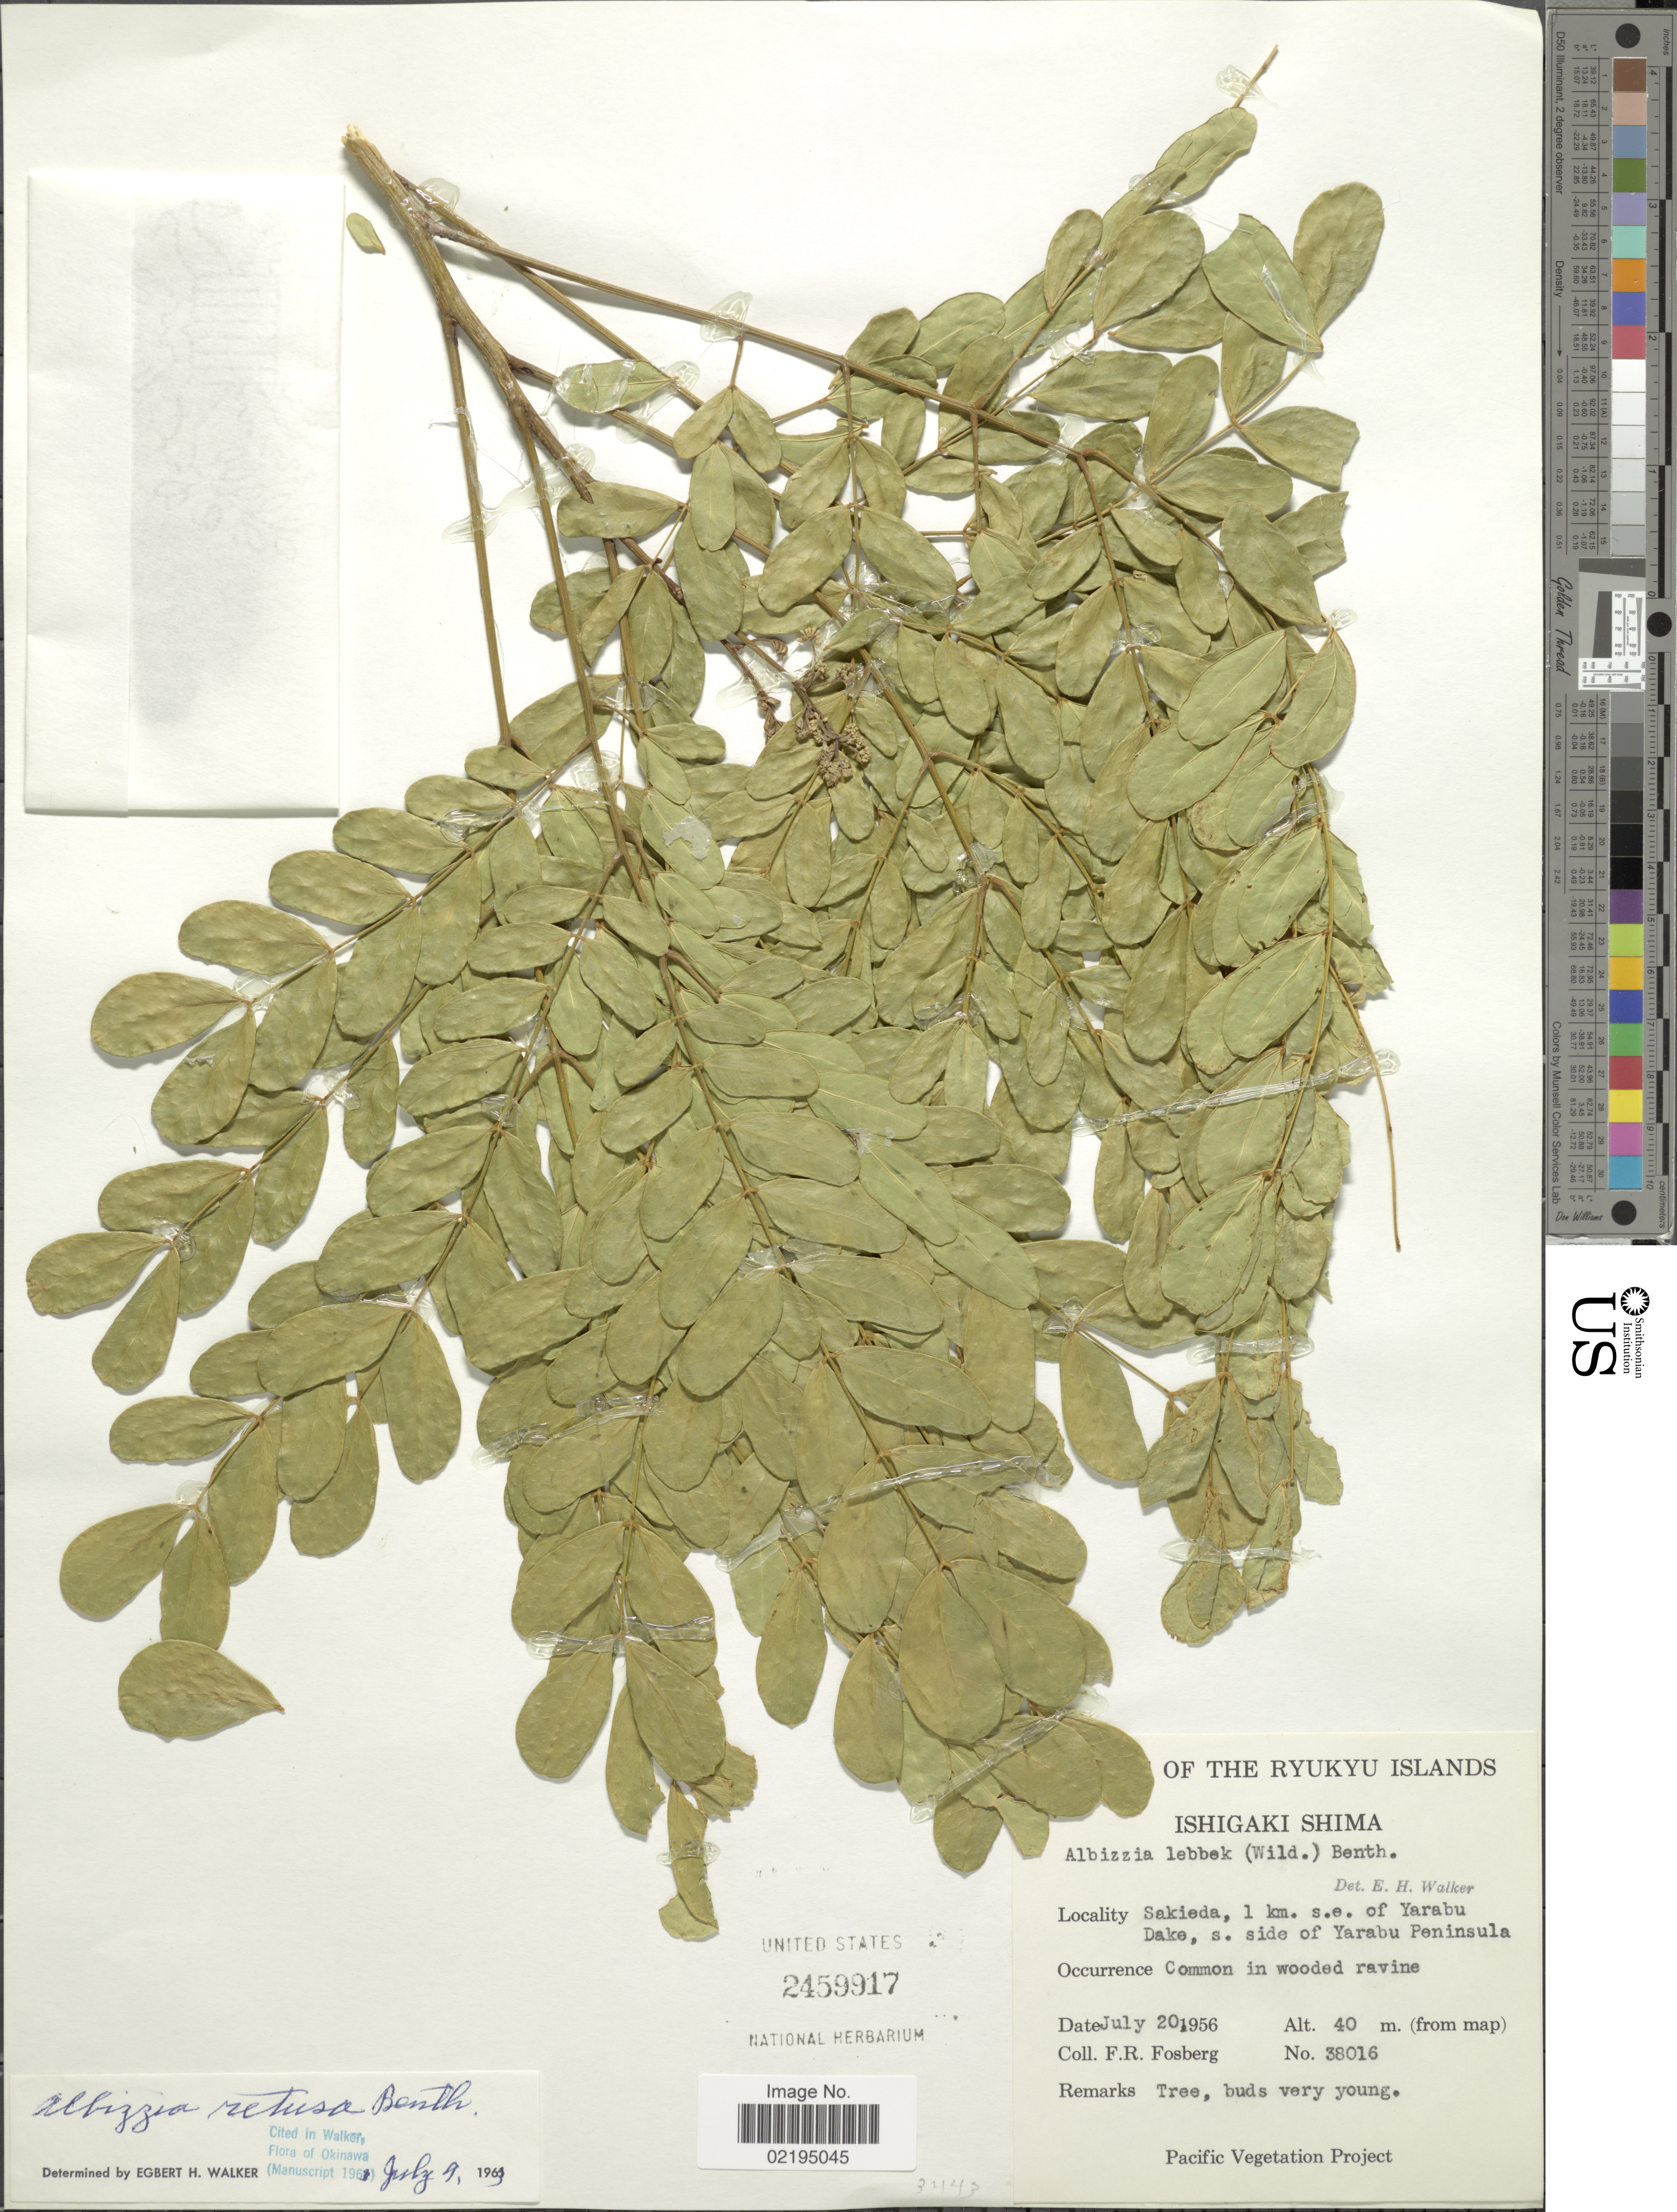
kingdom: Plantae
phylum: Tracheophyta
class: Magnoliopsida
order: Fabales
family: Fabaceae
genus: Albizia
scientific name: Albizia retusa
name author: Benth.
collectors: F. R. Fosberg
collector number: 38016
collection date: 1956-07-20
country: Japan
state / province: Okinawa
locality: The Ryukyu Islands, Ishigaki Shima, Sakieda, 1 km. s.e. of Yarabu Dake, s. side of Yarabu Peninsula.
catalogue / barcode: US 2459917